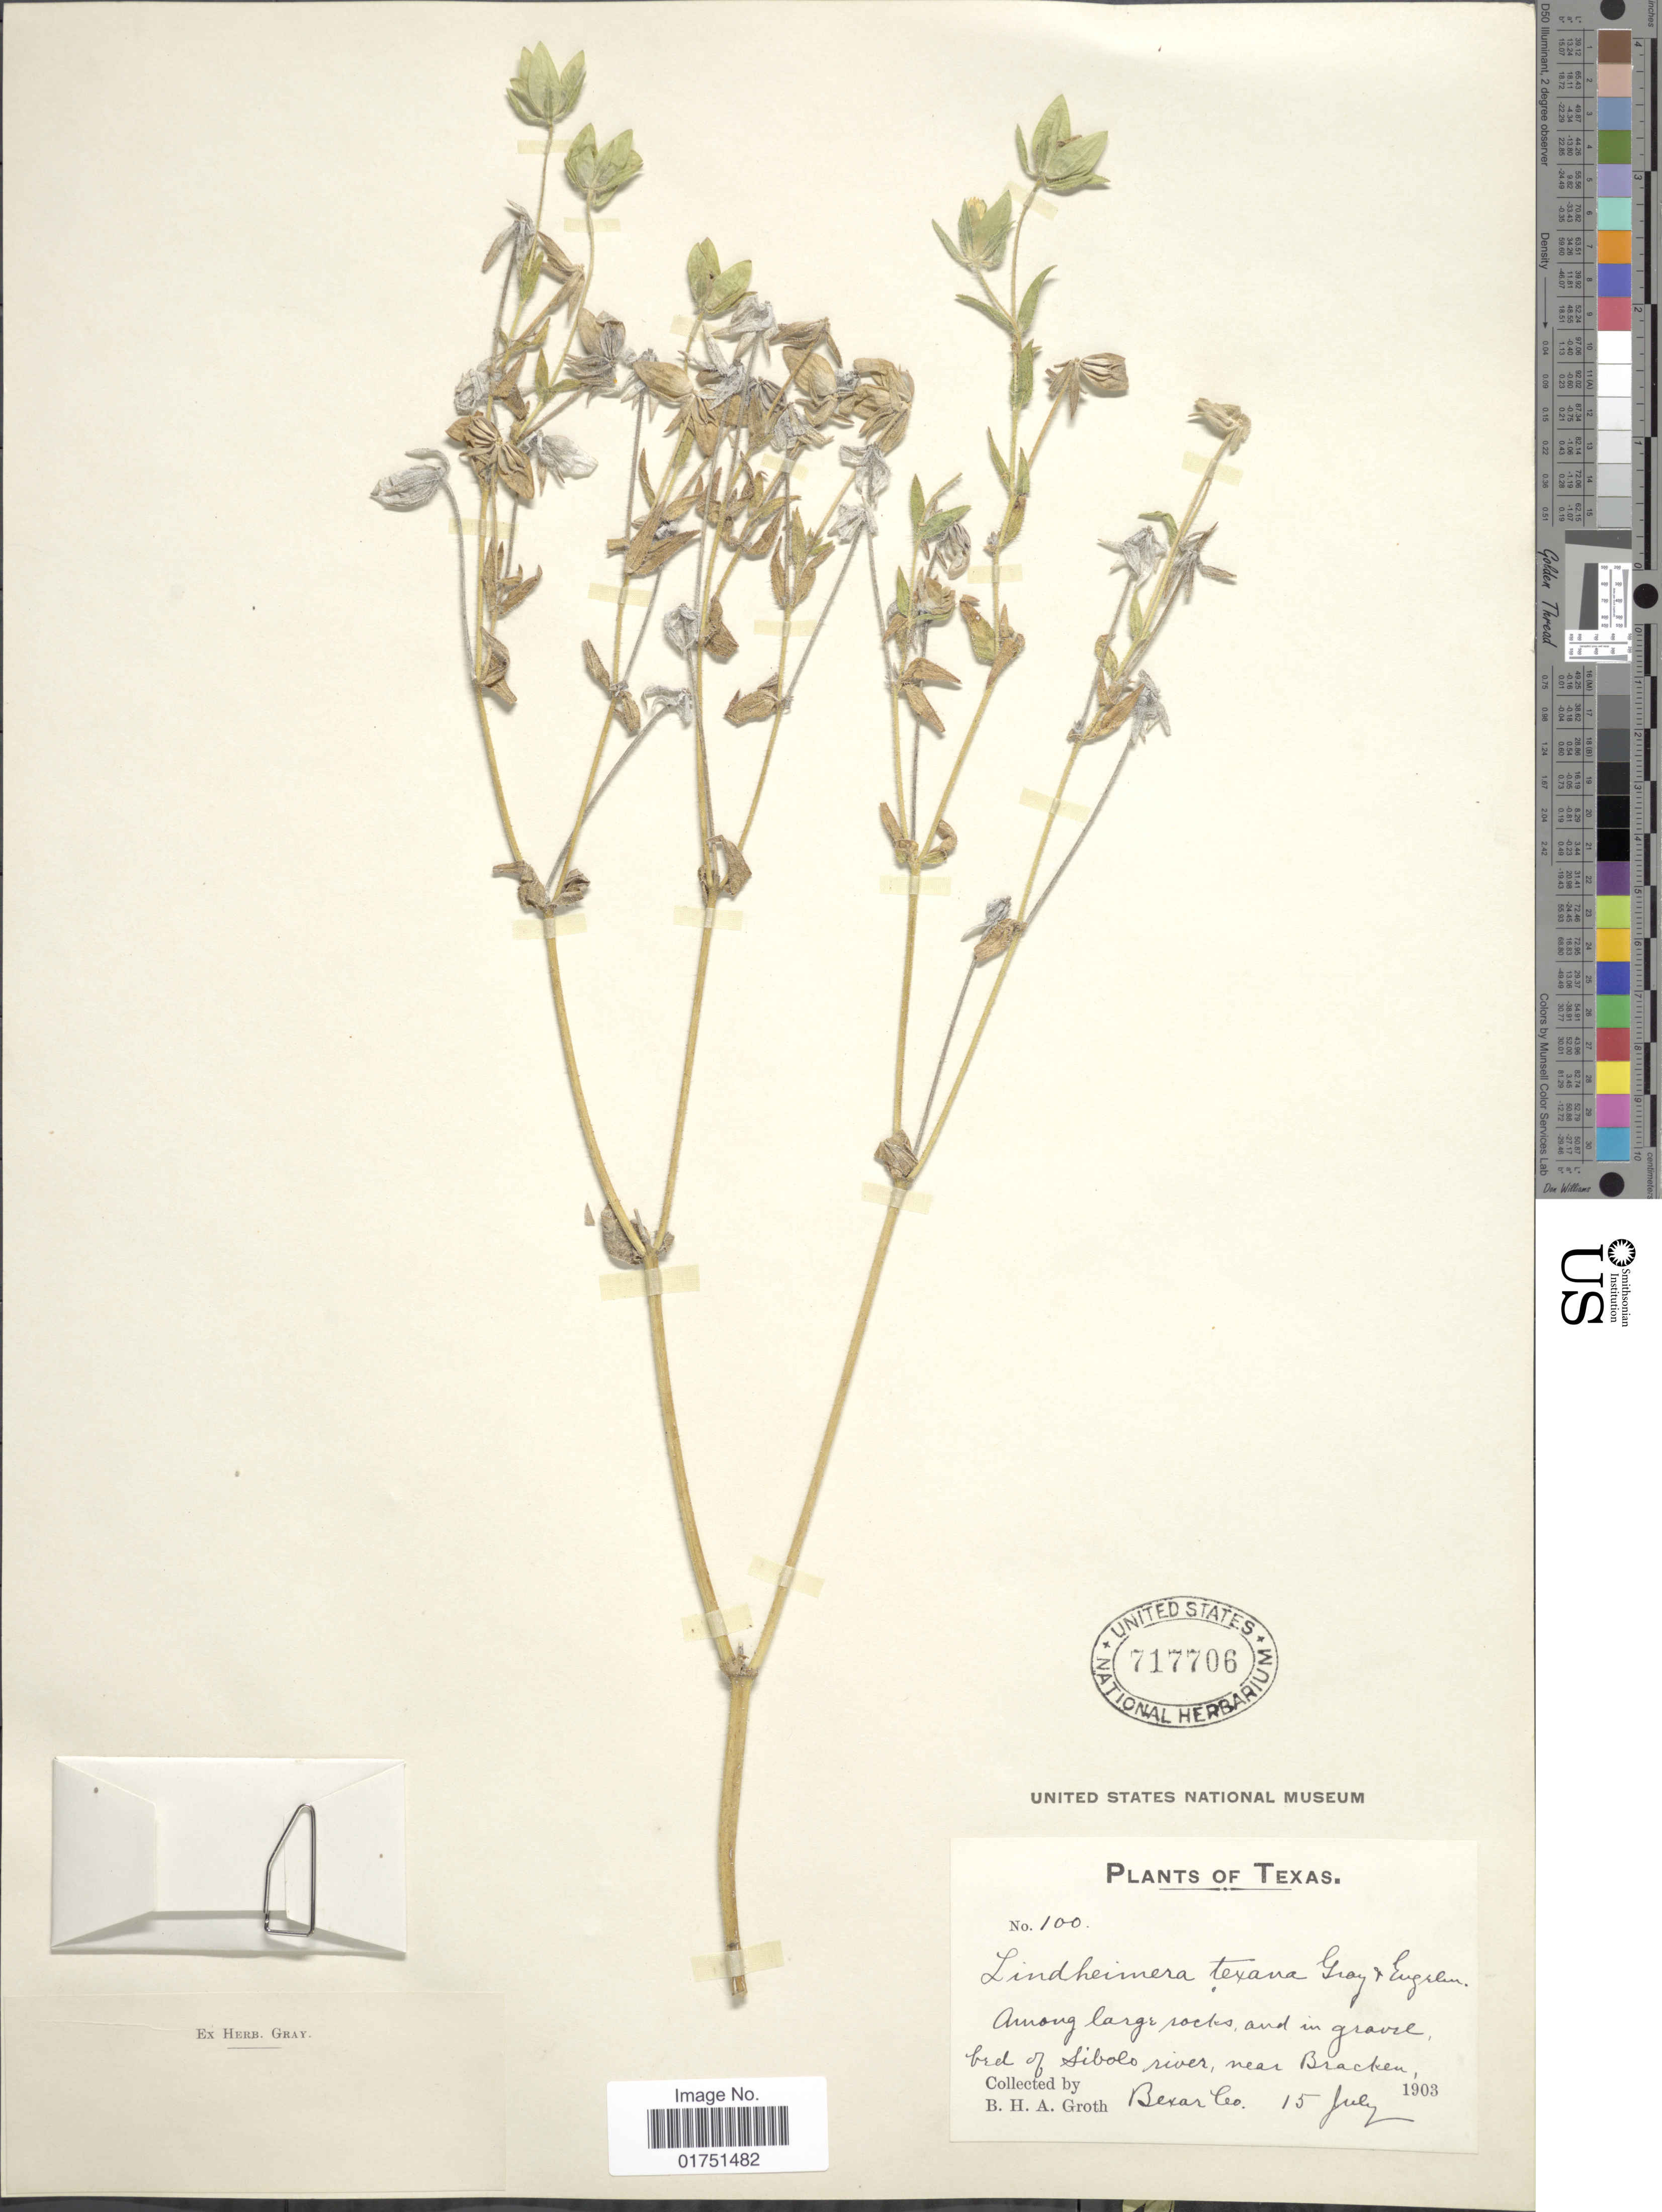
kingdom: Plantae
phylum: Tracheophyta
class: Magnoliopsida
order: Asterales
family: Asteraceae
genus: Lindheimera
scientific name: Lindheimera texana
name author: A. Gray & Engelm. in A. Gray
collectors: B. Groth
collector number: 100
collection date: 1903-07-15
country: United States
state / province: Texas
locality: Among large rocks and in gravel, bed of Sibolo river, near Bracken. Bexar Co.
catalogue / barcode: US 717706